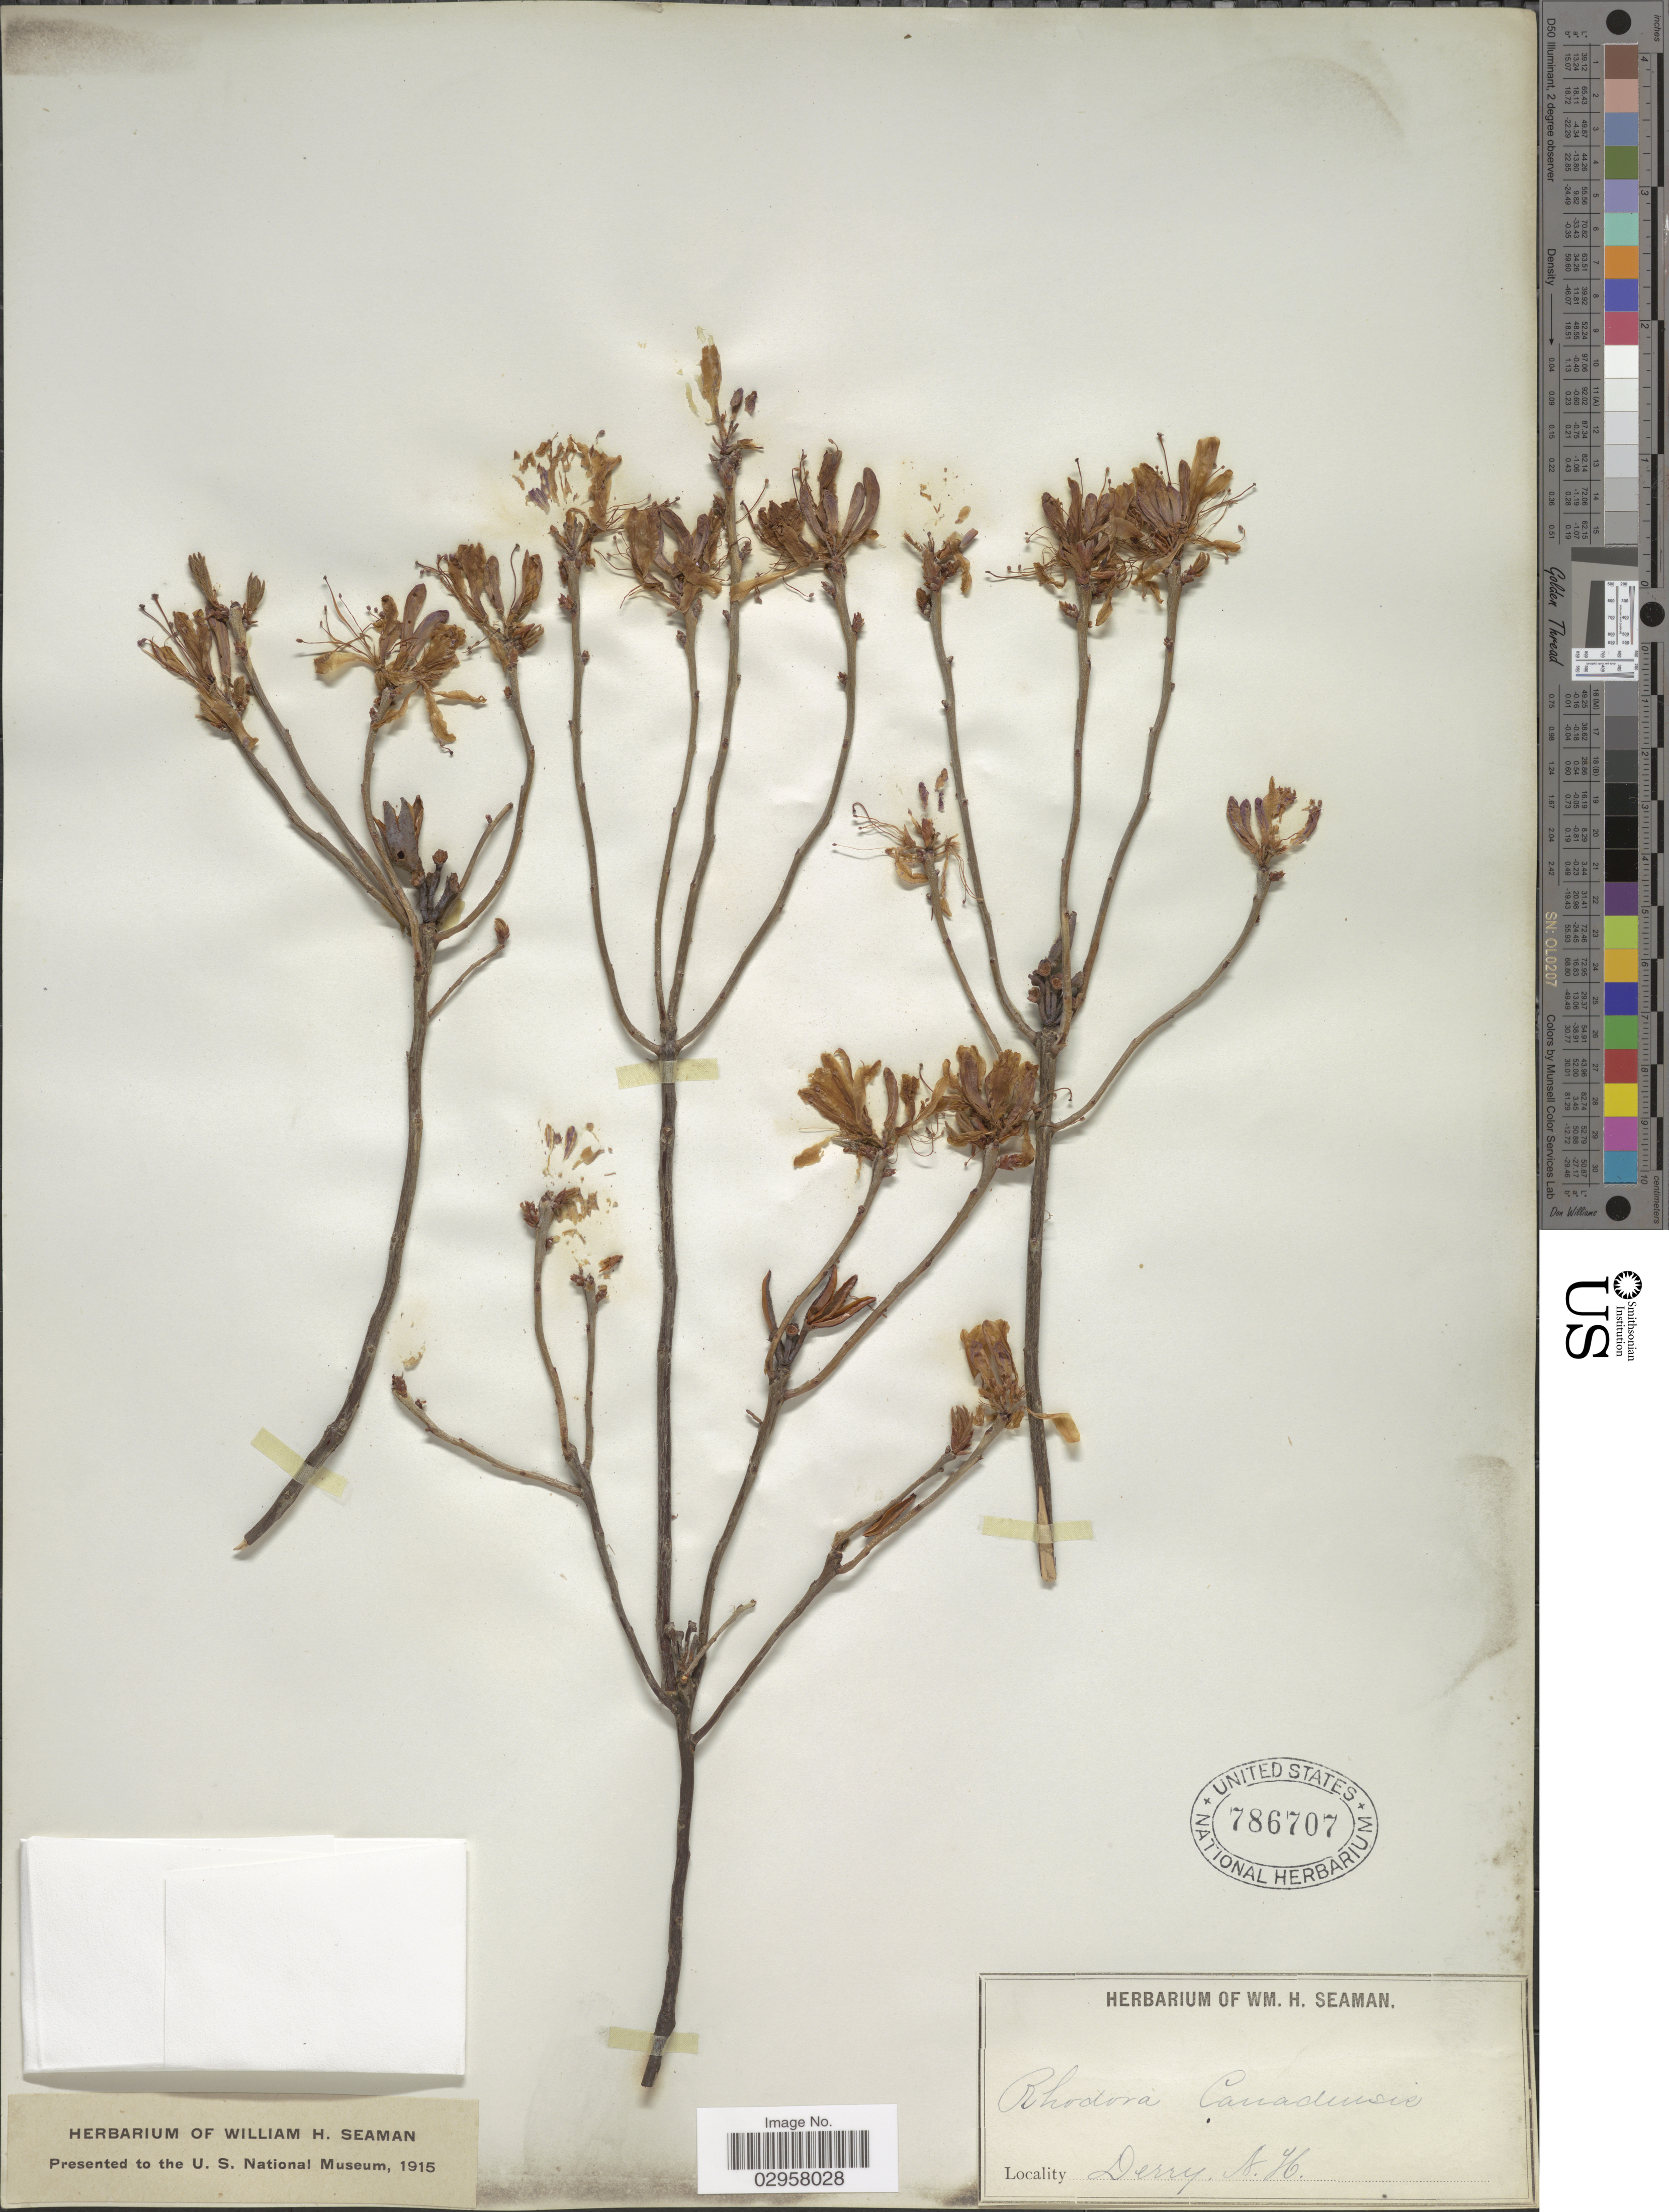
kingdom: Plantae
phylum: Tracheophyta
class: Magnoliopsida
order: Ericales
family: Ericaceae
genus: Rhododendron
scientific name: Rhododendron canadense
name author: (L.) Torr.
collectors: Ex herb. W. H. Seaman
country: United States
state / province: New Hampshire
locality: Derry.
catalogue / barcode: US 786707